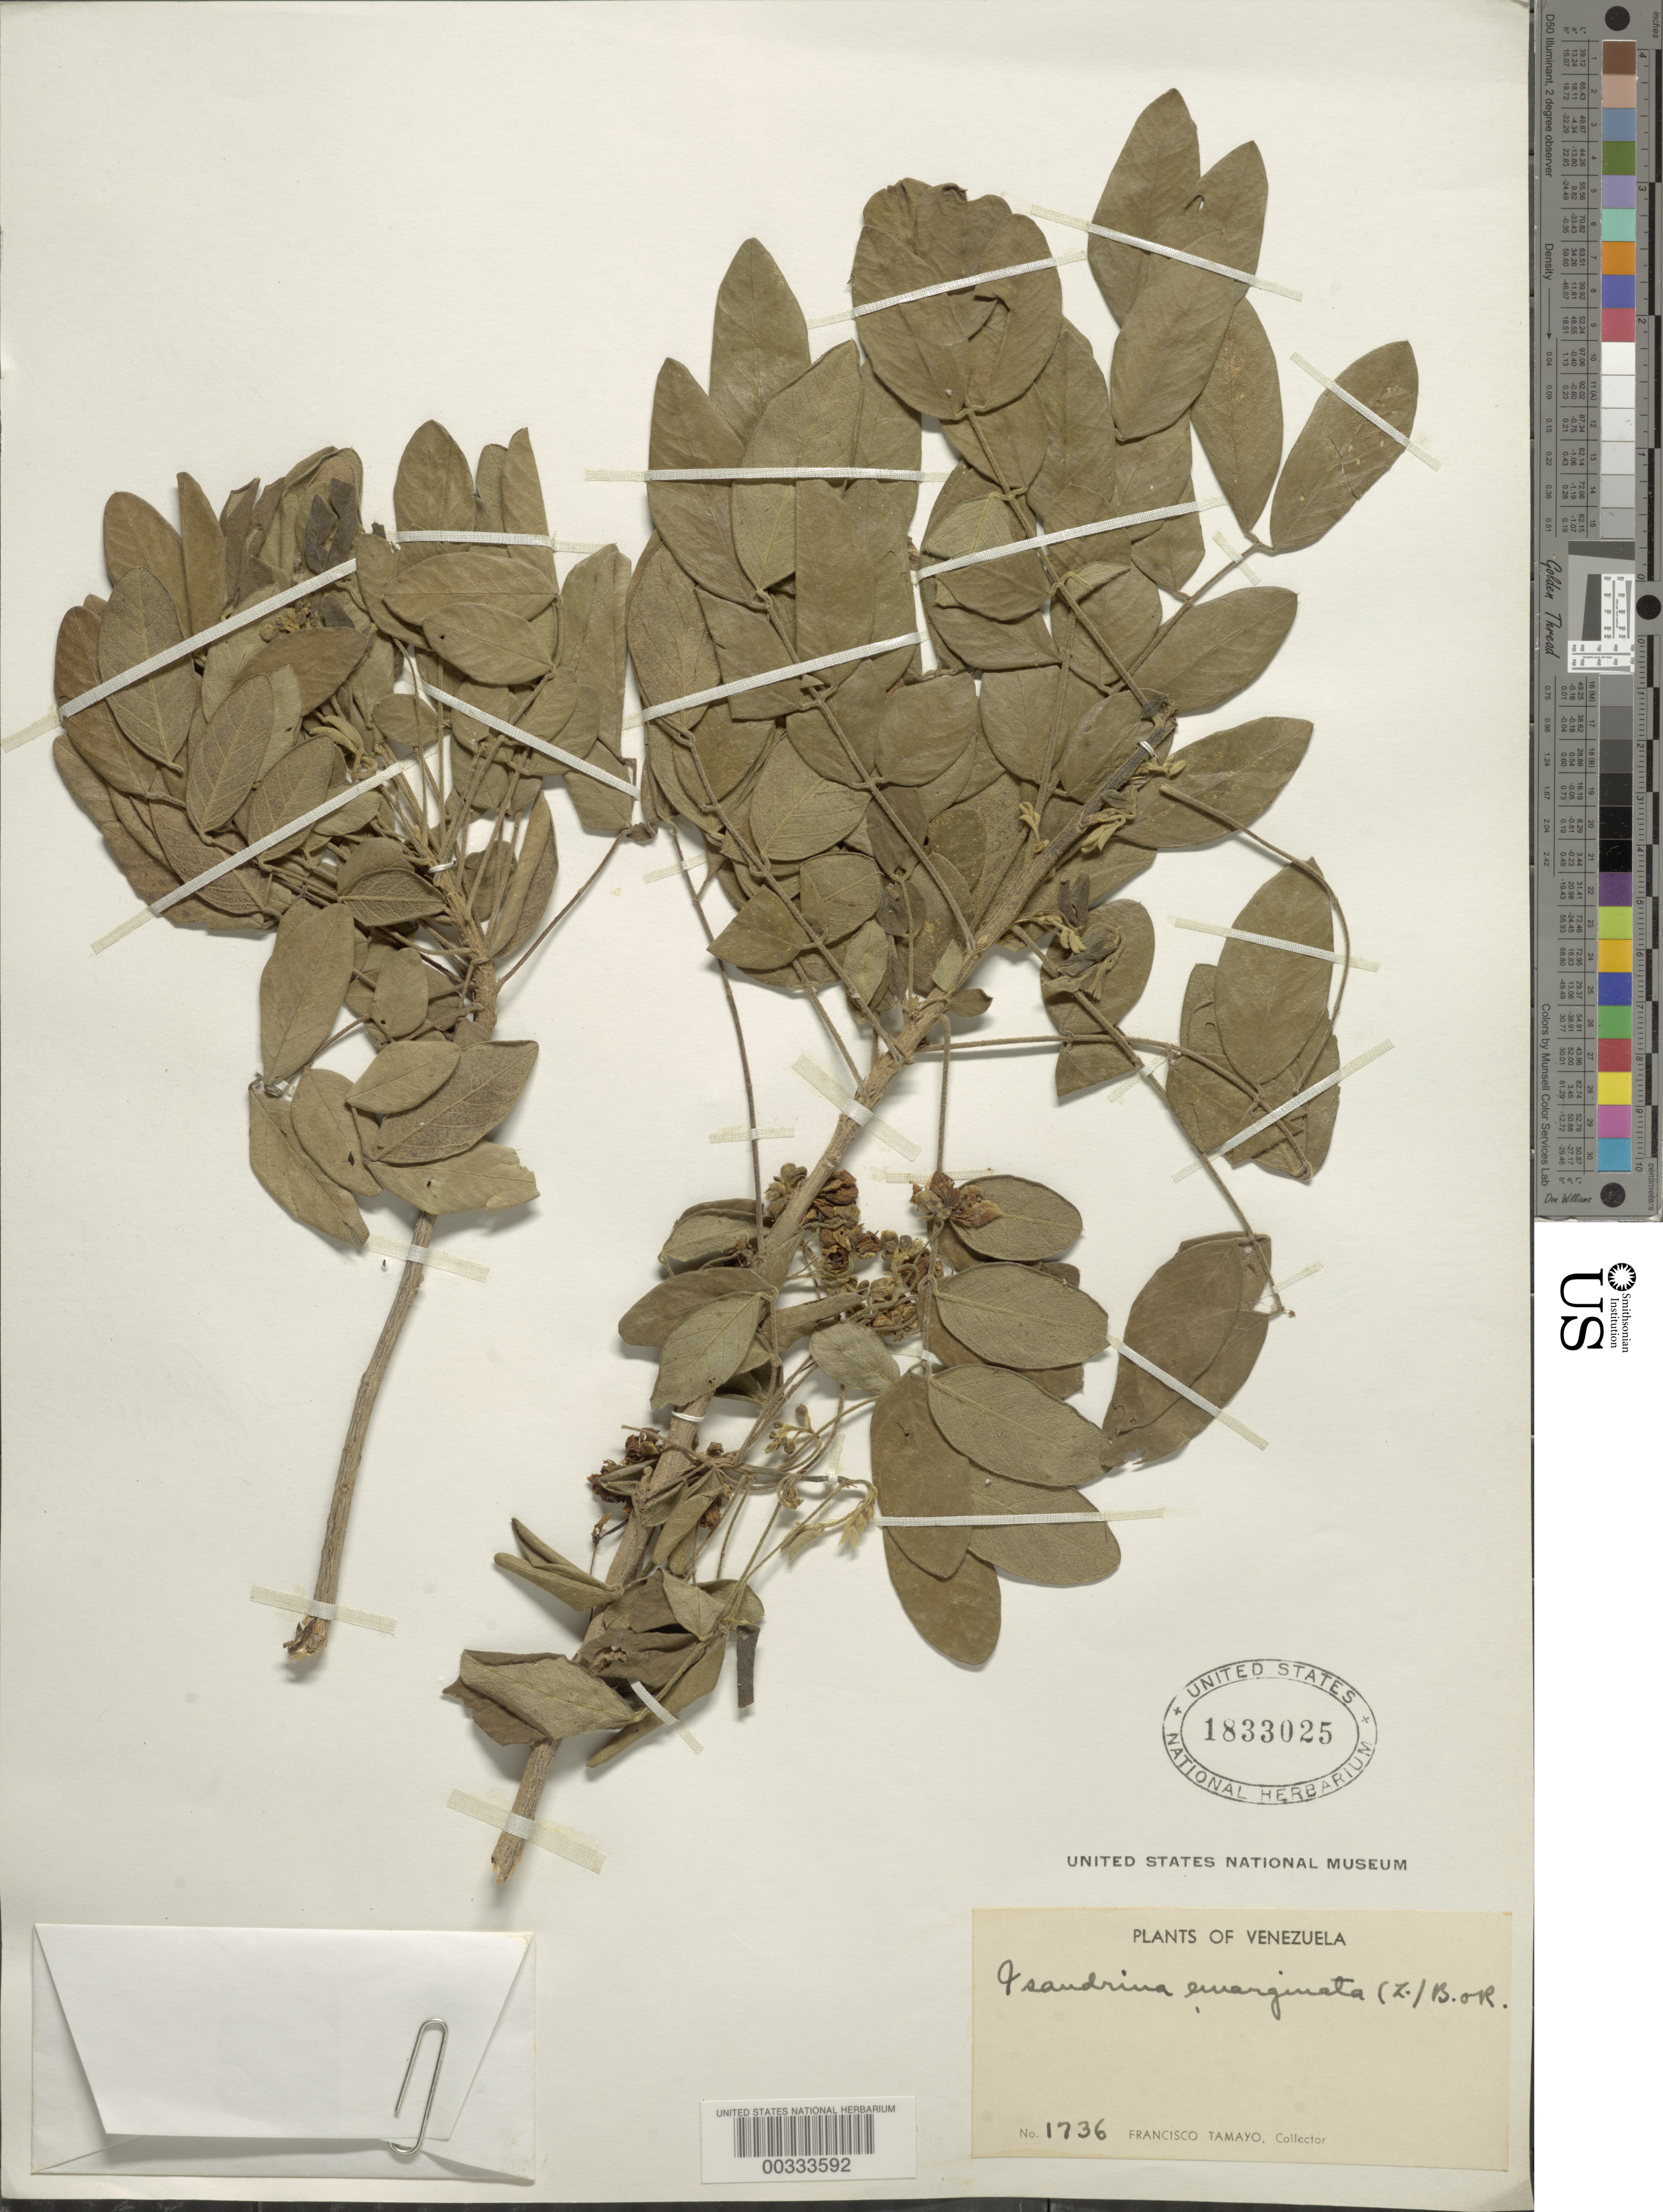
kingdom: Plantae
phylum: Tracheophyta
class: Magnoliopsida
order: Fabales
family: Fabaceae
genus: Senna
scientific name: Senna atomaria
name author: (L.) H.S. Irwin & Barneby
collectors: F. Tamayo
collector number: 1736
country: Venezuela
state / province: Mérida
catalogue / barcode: US 1833025